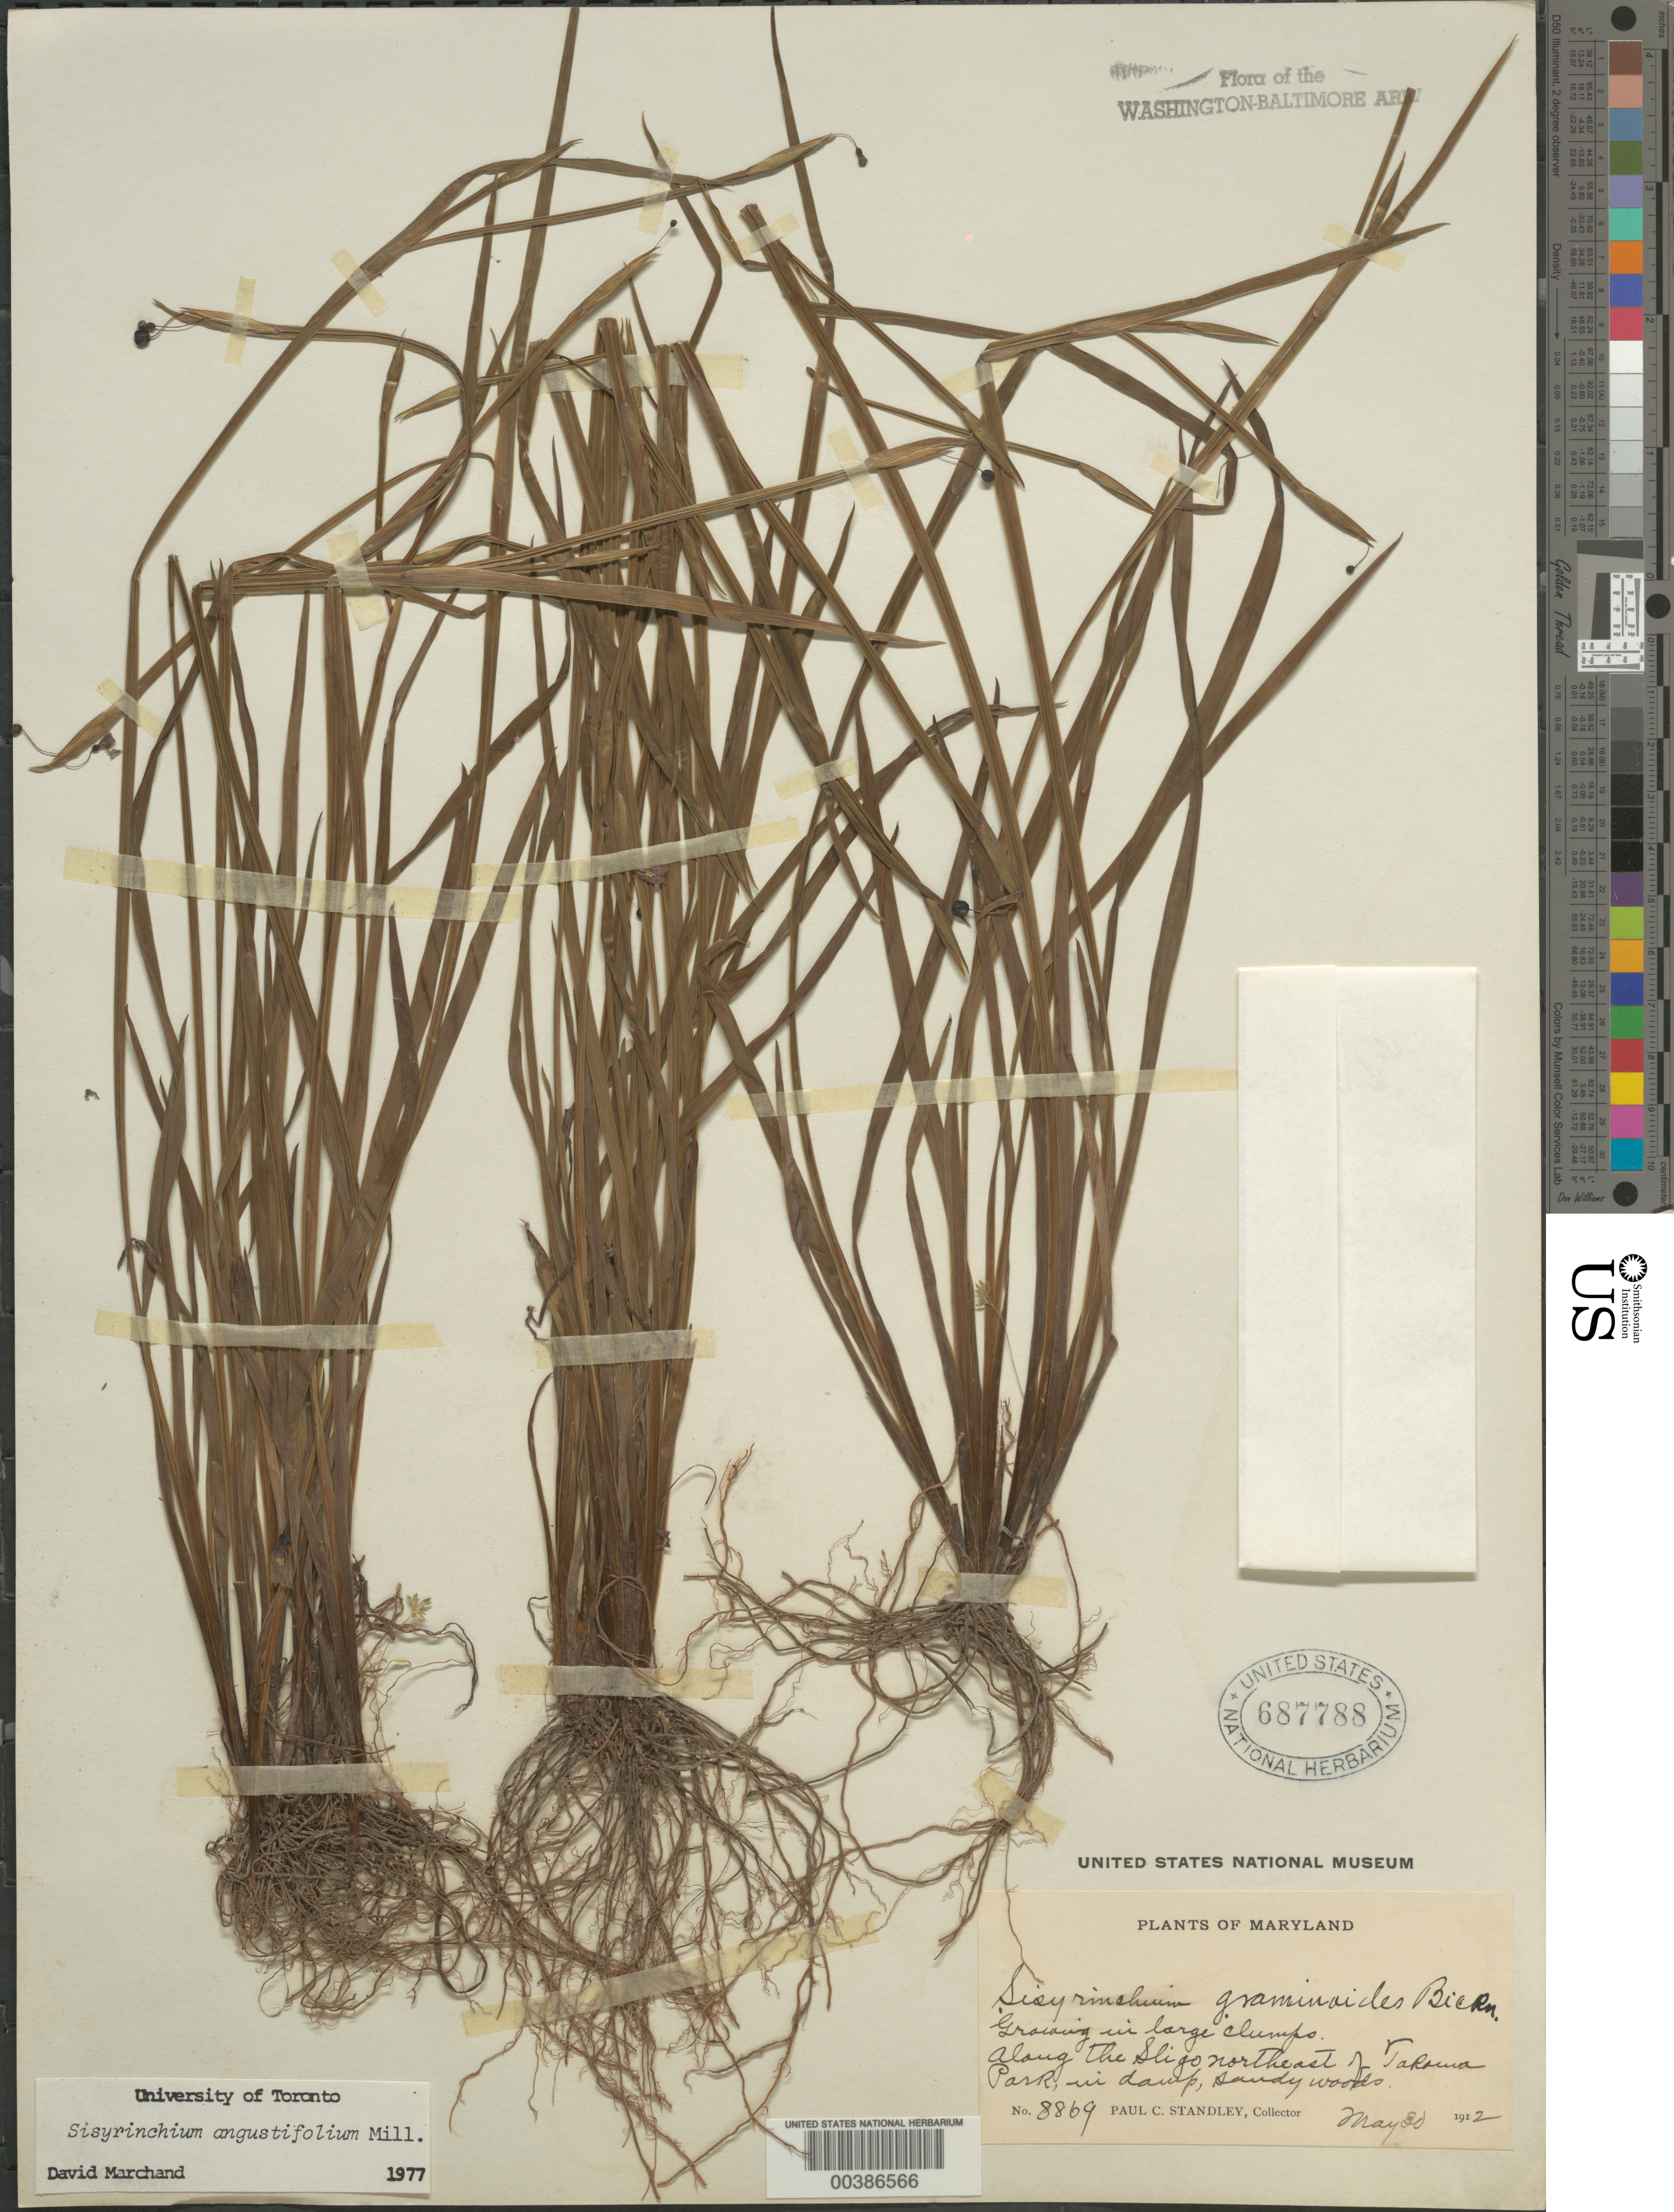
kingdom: Plantae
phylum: Tracheophyta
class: Liliopsida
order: Asparagales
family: Iridaceae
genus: Sisyrinchium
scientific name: Sisyrinchium angustifolium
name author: Mill.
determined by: Marchand, D.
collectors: P. C. Standley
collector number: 8869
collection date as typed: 30 May 1912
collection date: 1912-05-30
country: United States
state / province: Maryland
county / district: Prince George's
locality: Along Sligo, northwest of Takoma Park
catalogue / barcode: US 687788